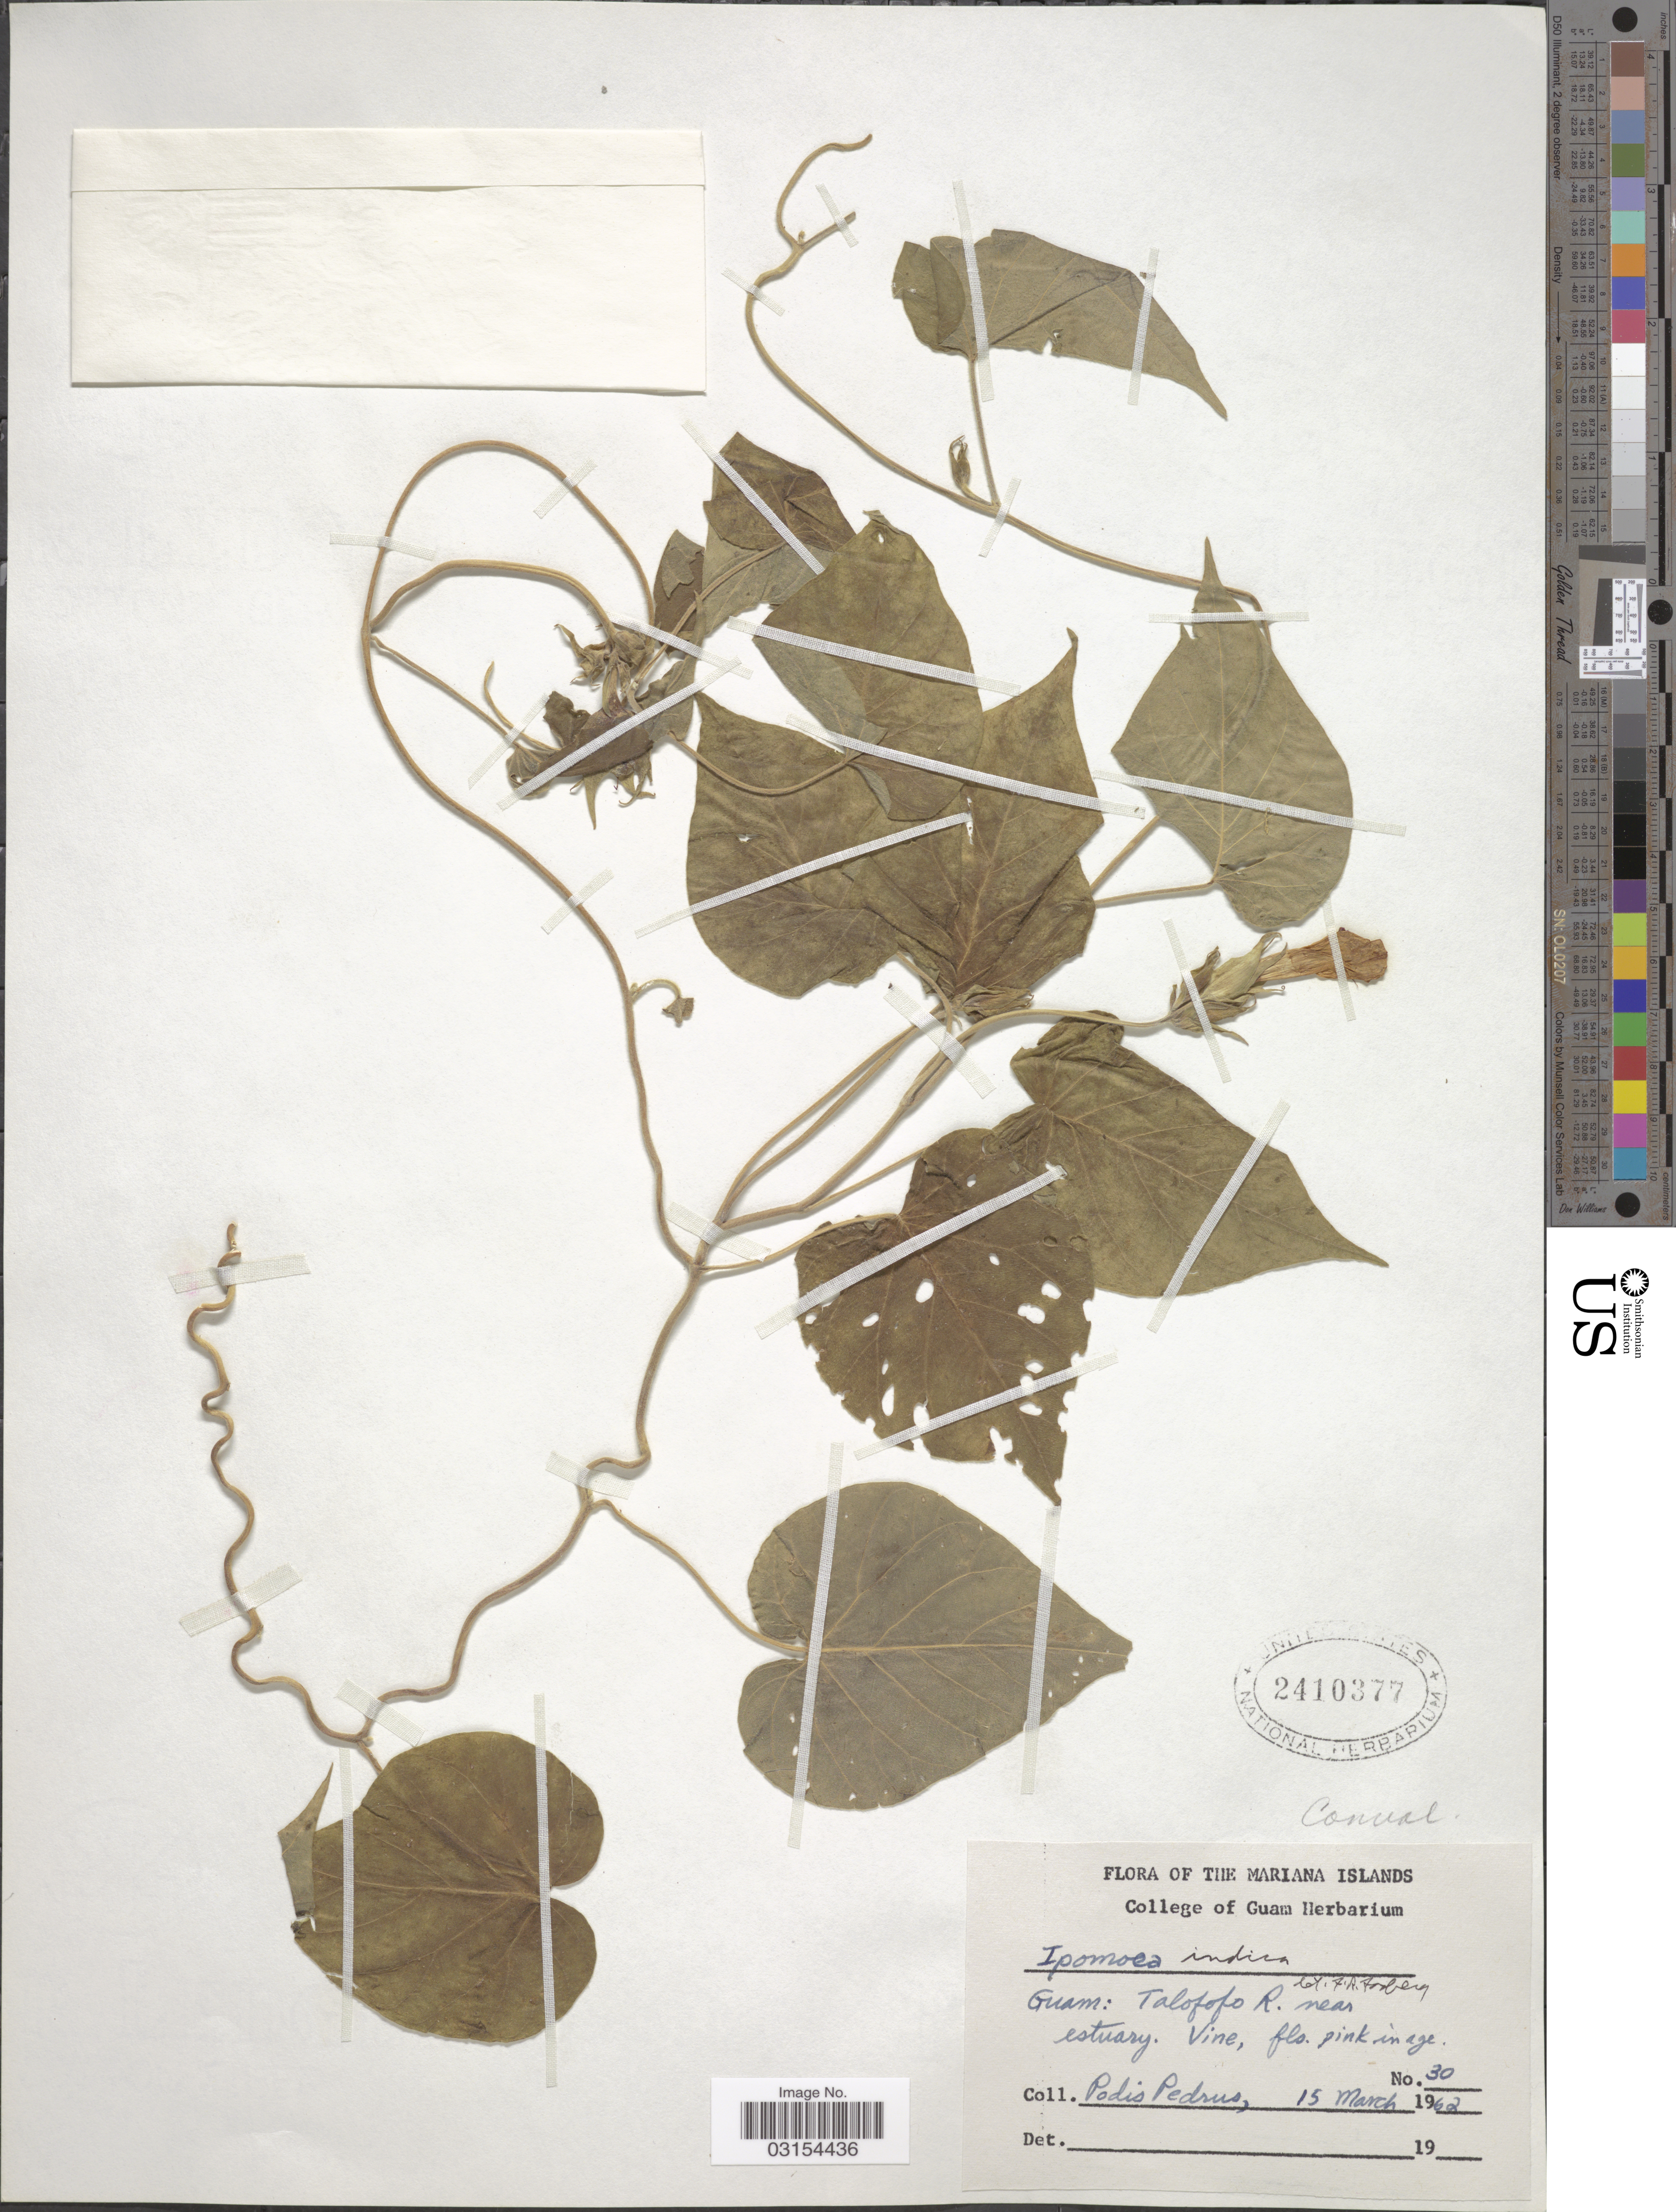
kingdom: Plantae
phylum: Tracheophyta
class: Magnoliopsida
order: Solanales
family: Convolvulaceae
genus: Ipomoea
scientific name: Ipomoea indica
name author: (Burm.) Merr.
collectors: P. Pedrus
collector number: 30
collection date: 1962-03-15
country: Guam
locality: The Mariana Islands. Talofofo R. near estuary.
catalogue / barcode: US 2410377